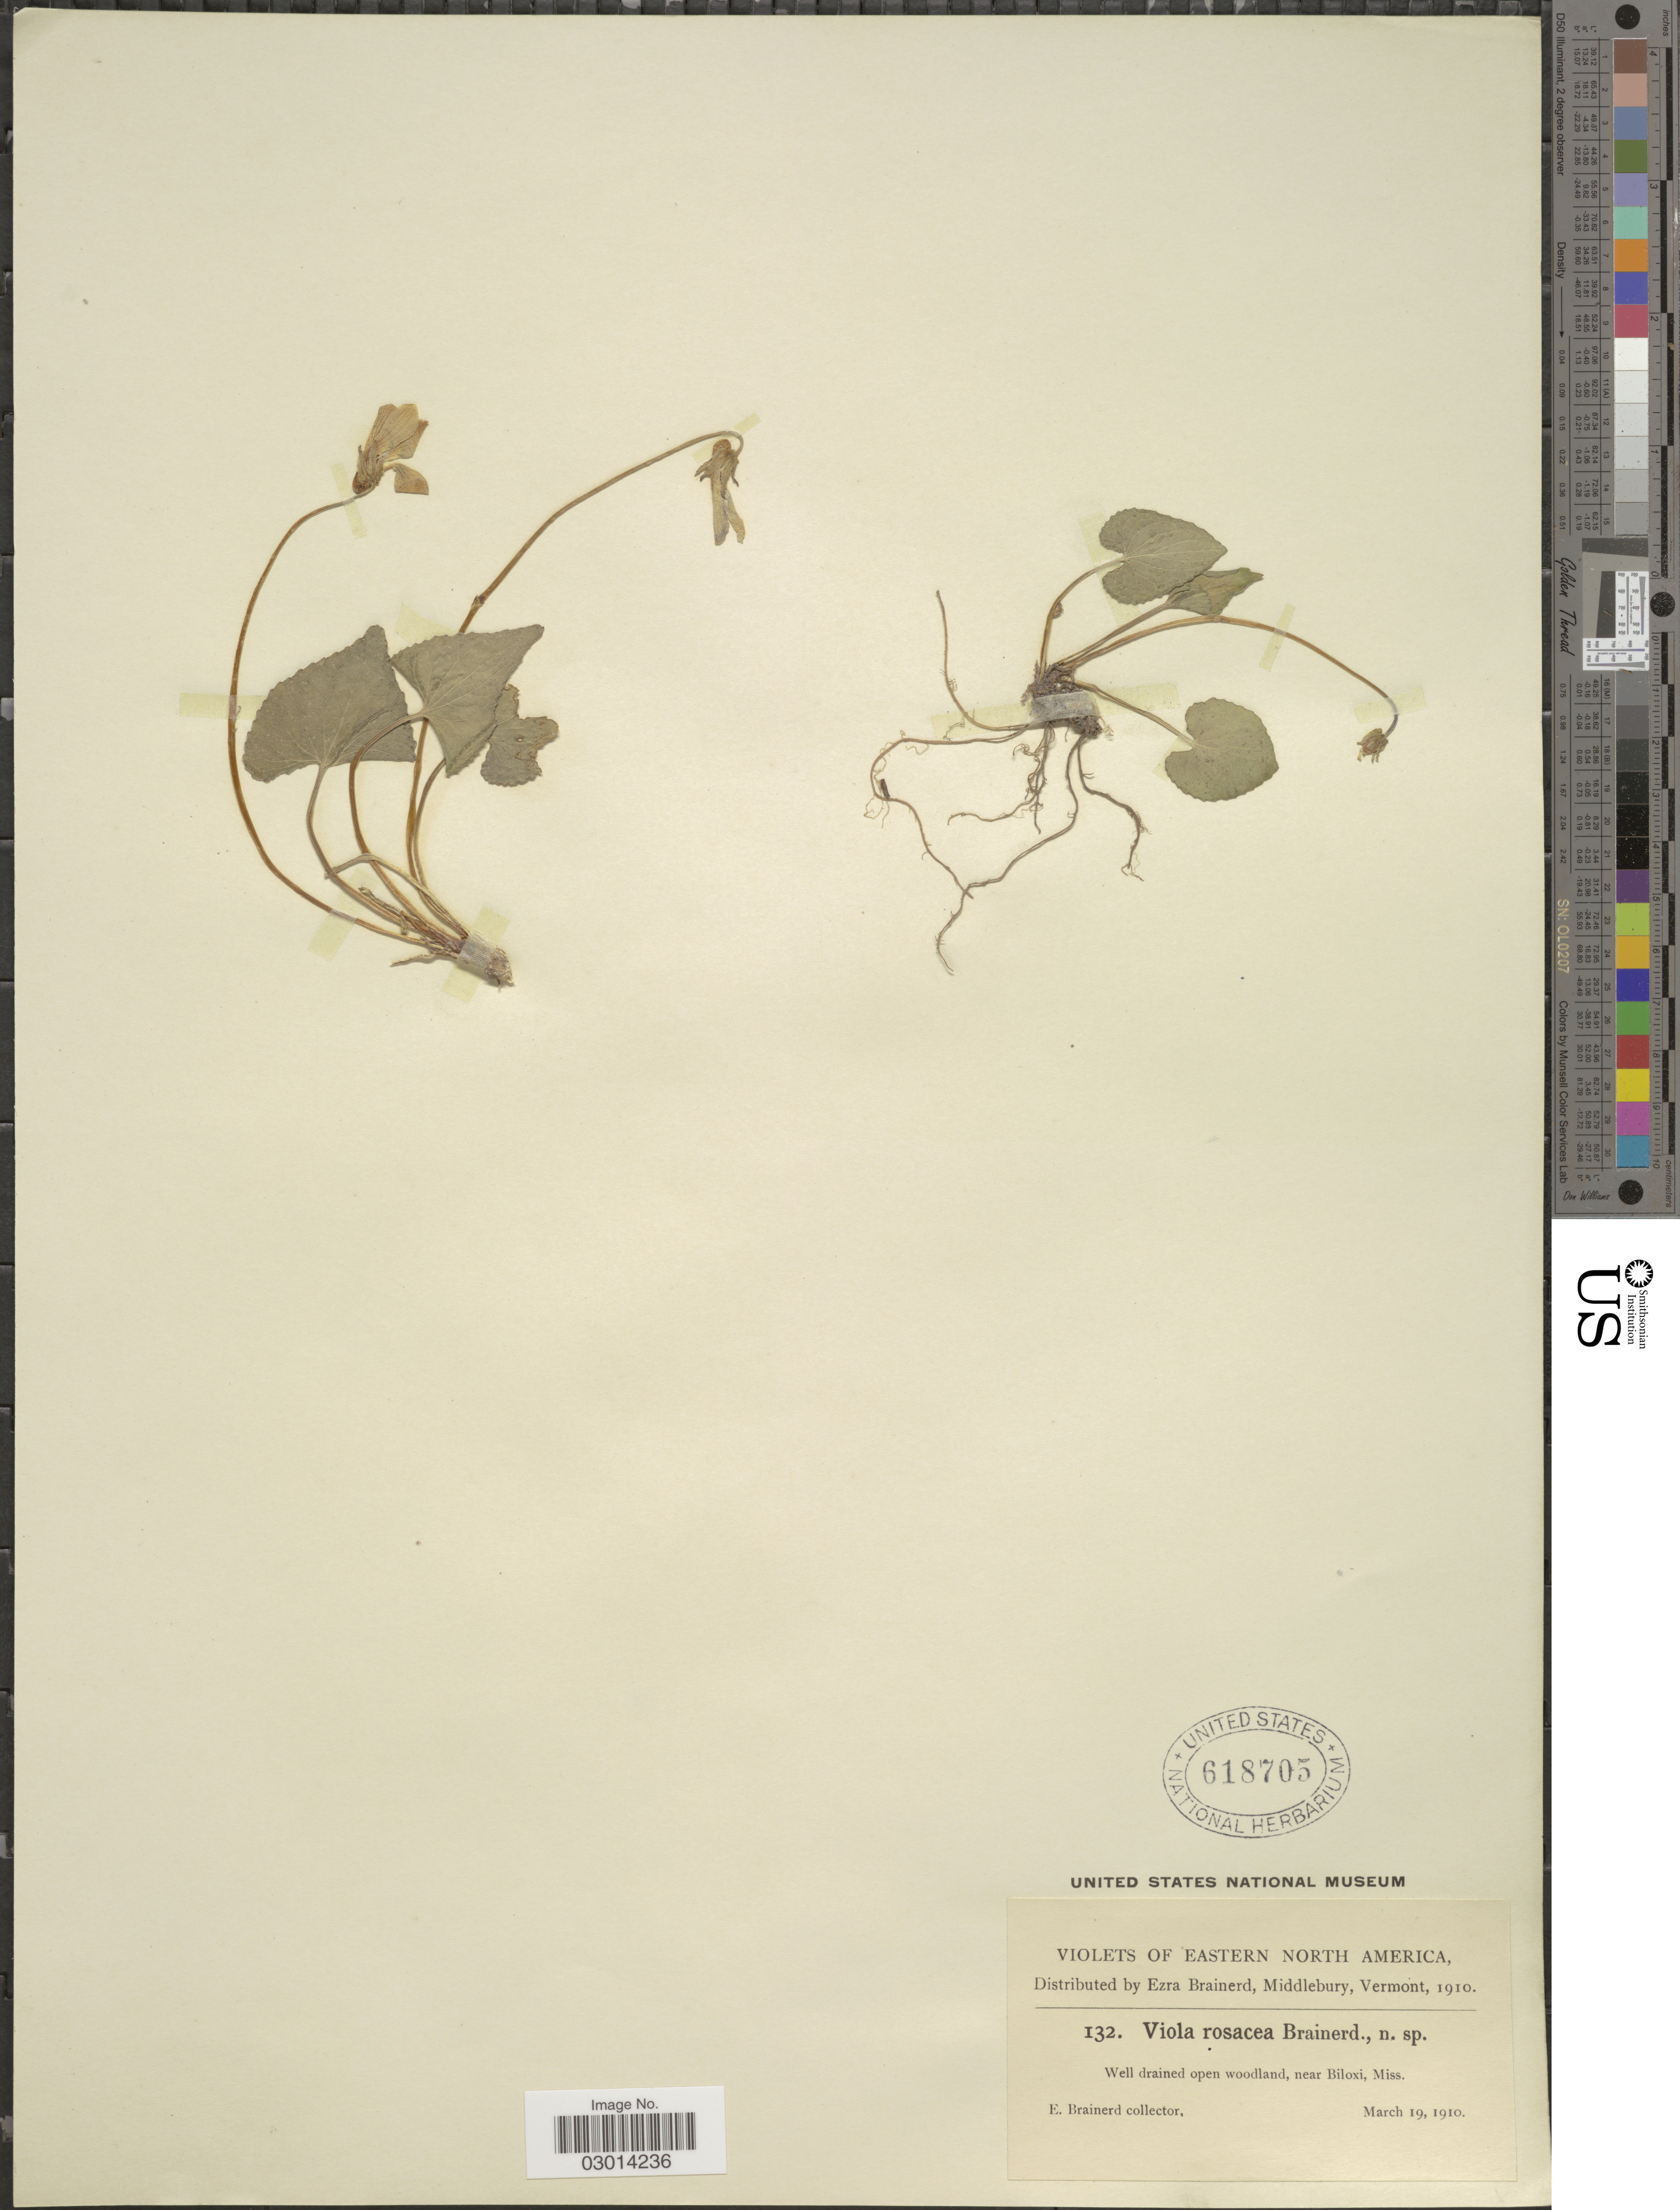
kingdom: Plantae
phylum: Tracheophyta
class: Magnoliopsida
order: Malpighiales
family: Violaceae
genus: Viola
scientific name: Viola rosacea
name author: Brainerd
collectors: E. Brainerd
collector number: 132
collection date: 1910-03-19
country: United States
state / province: Mississippi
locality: Eastern North America. Near Biloxi, Miss.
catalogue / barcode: US 618705